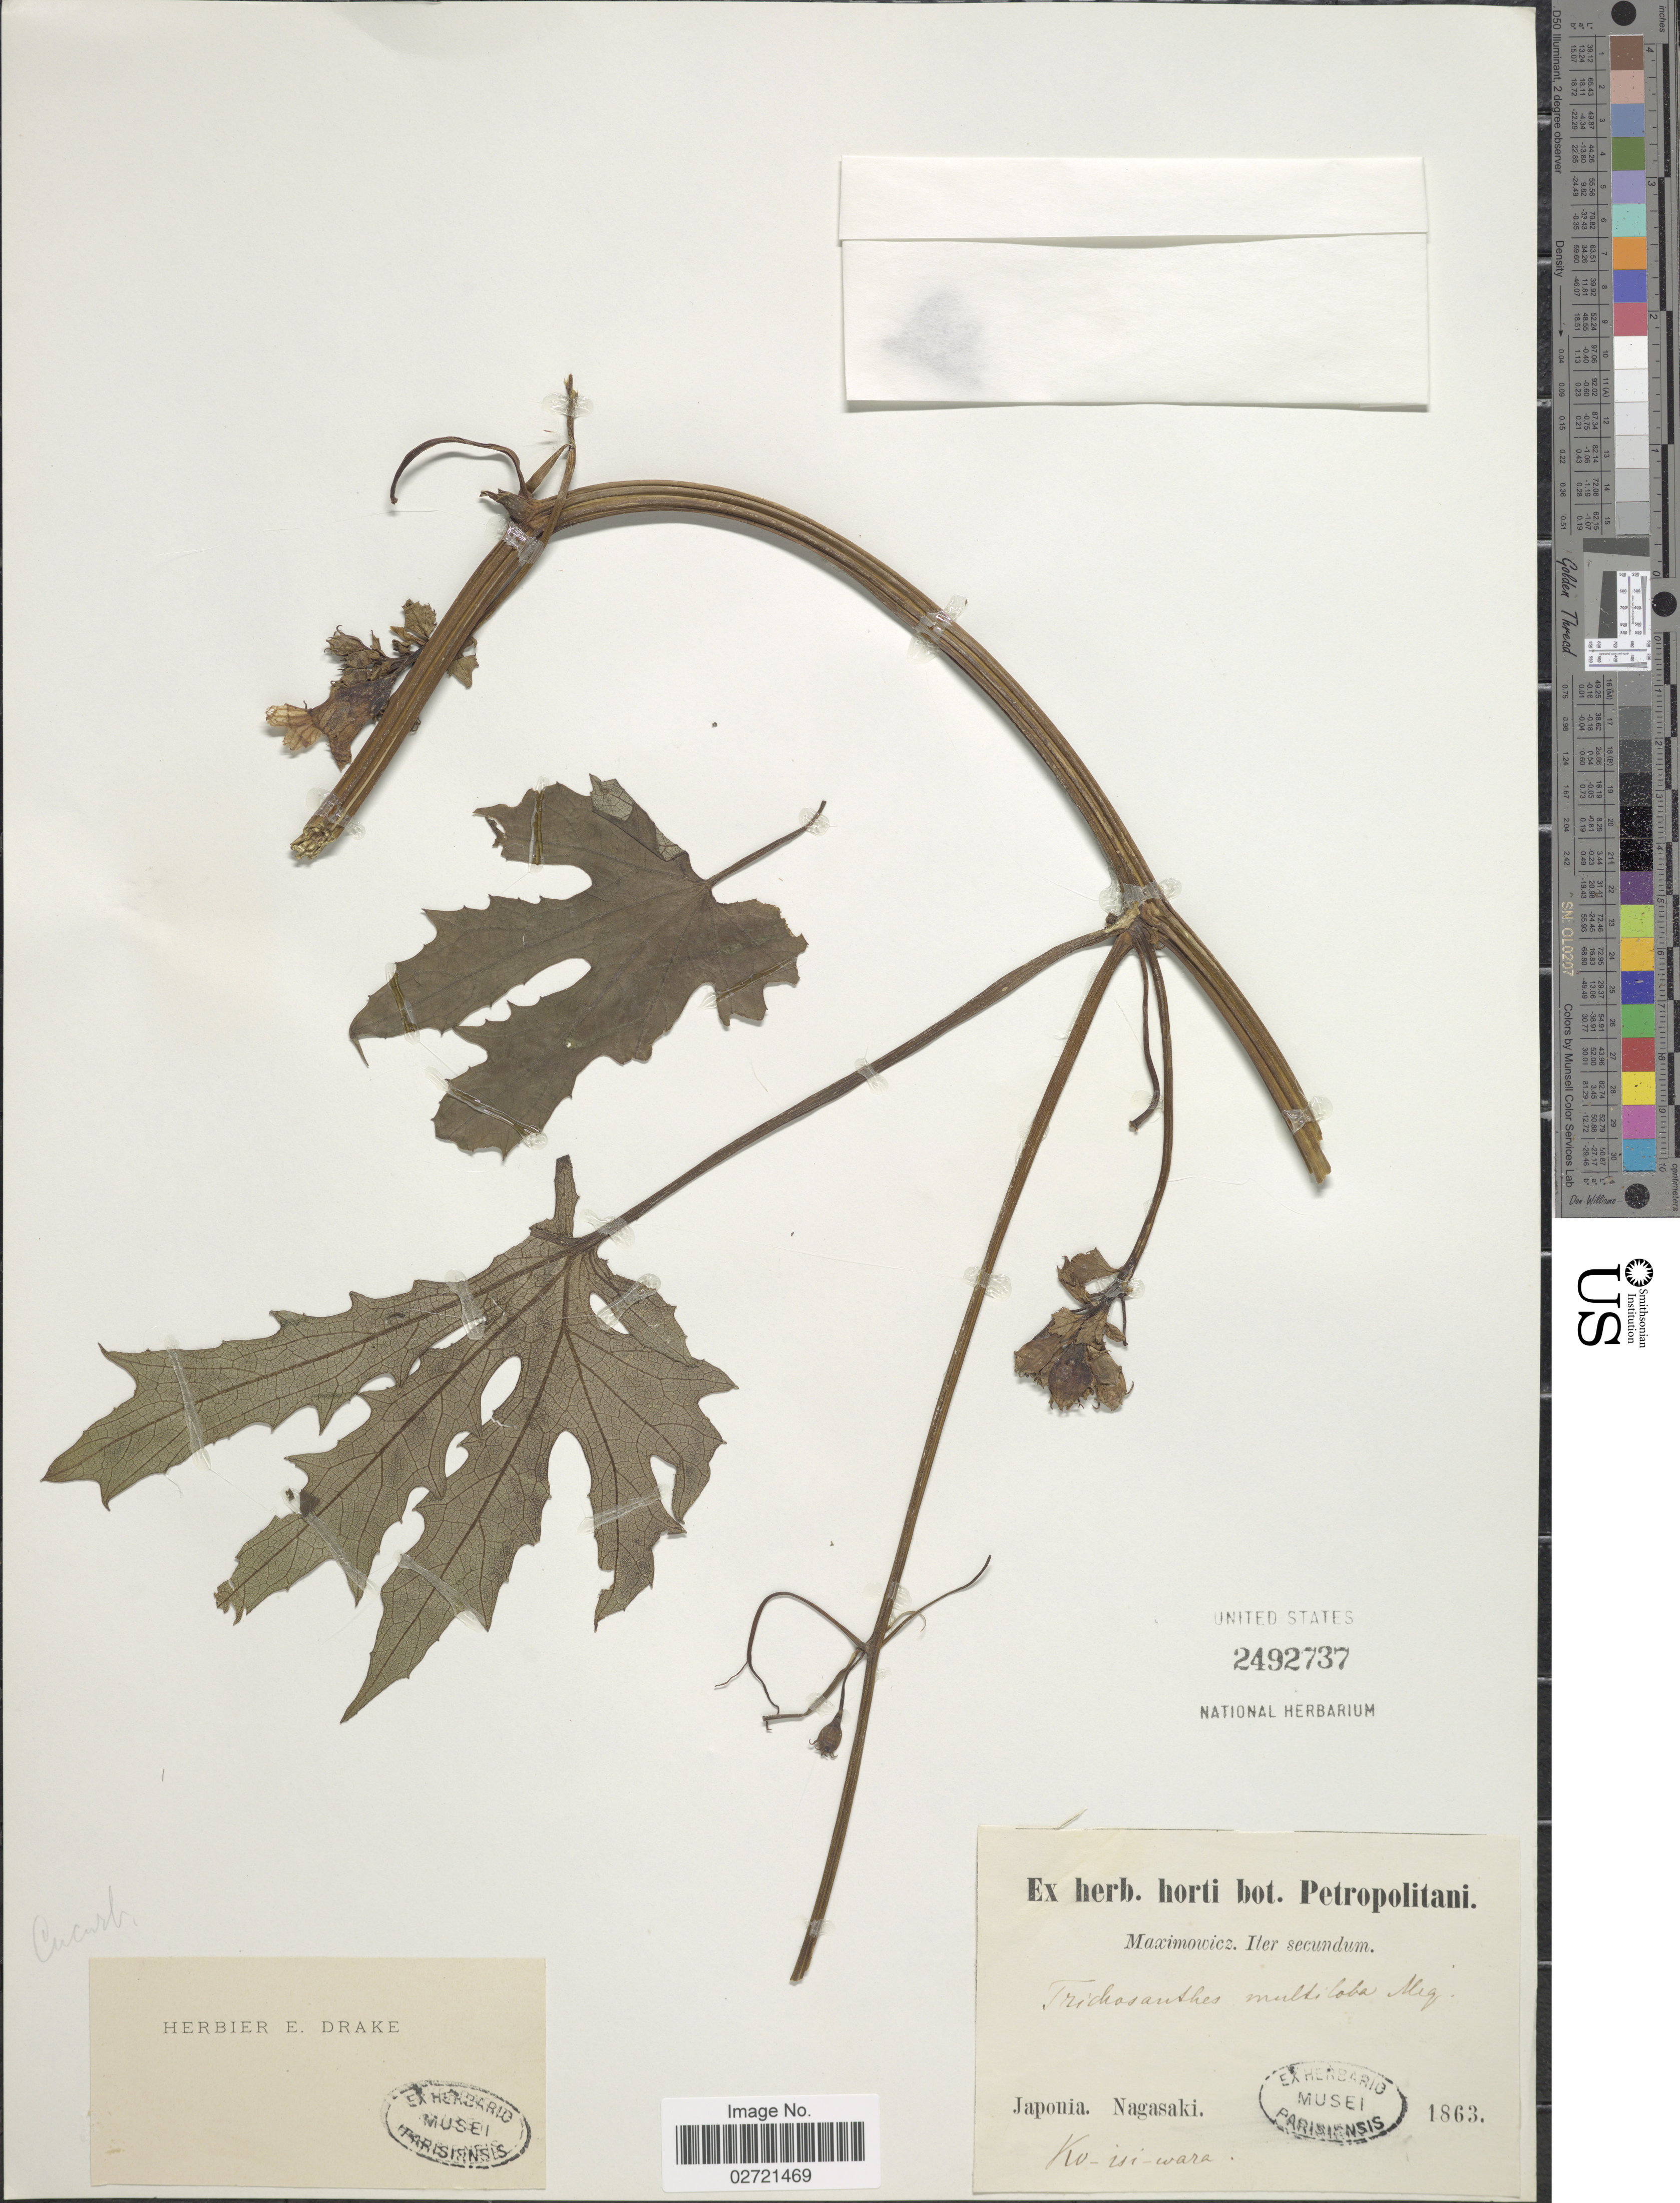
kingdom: Plantae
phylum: Tracheophyta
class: Magnoliopsida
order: Cucurbitales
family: Cucurbitaceae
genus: Trichosanthes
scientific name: Trichosanthes multiloba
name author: C.B. Clarke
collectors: Maximowicz, --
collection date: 1863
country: Japan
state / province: Nagasaki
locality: Japonia, Nagasaki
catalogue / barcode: US 2492737